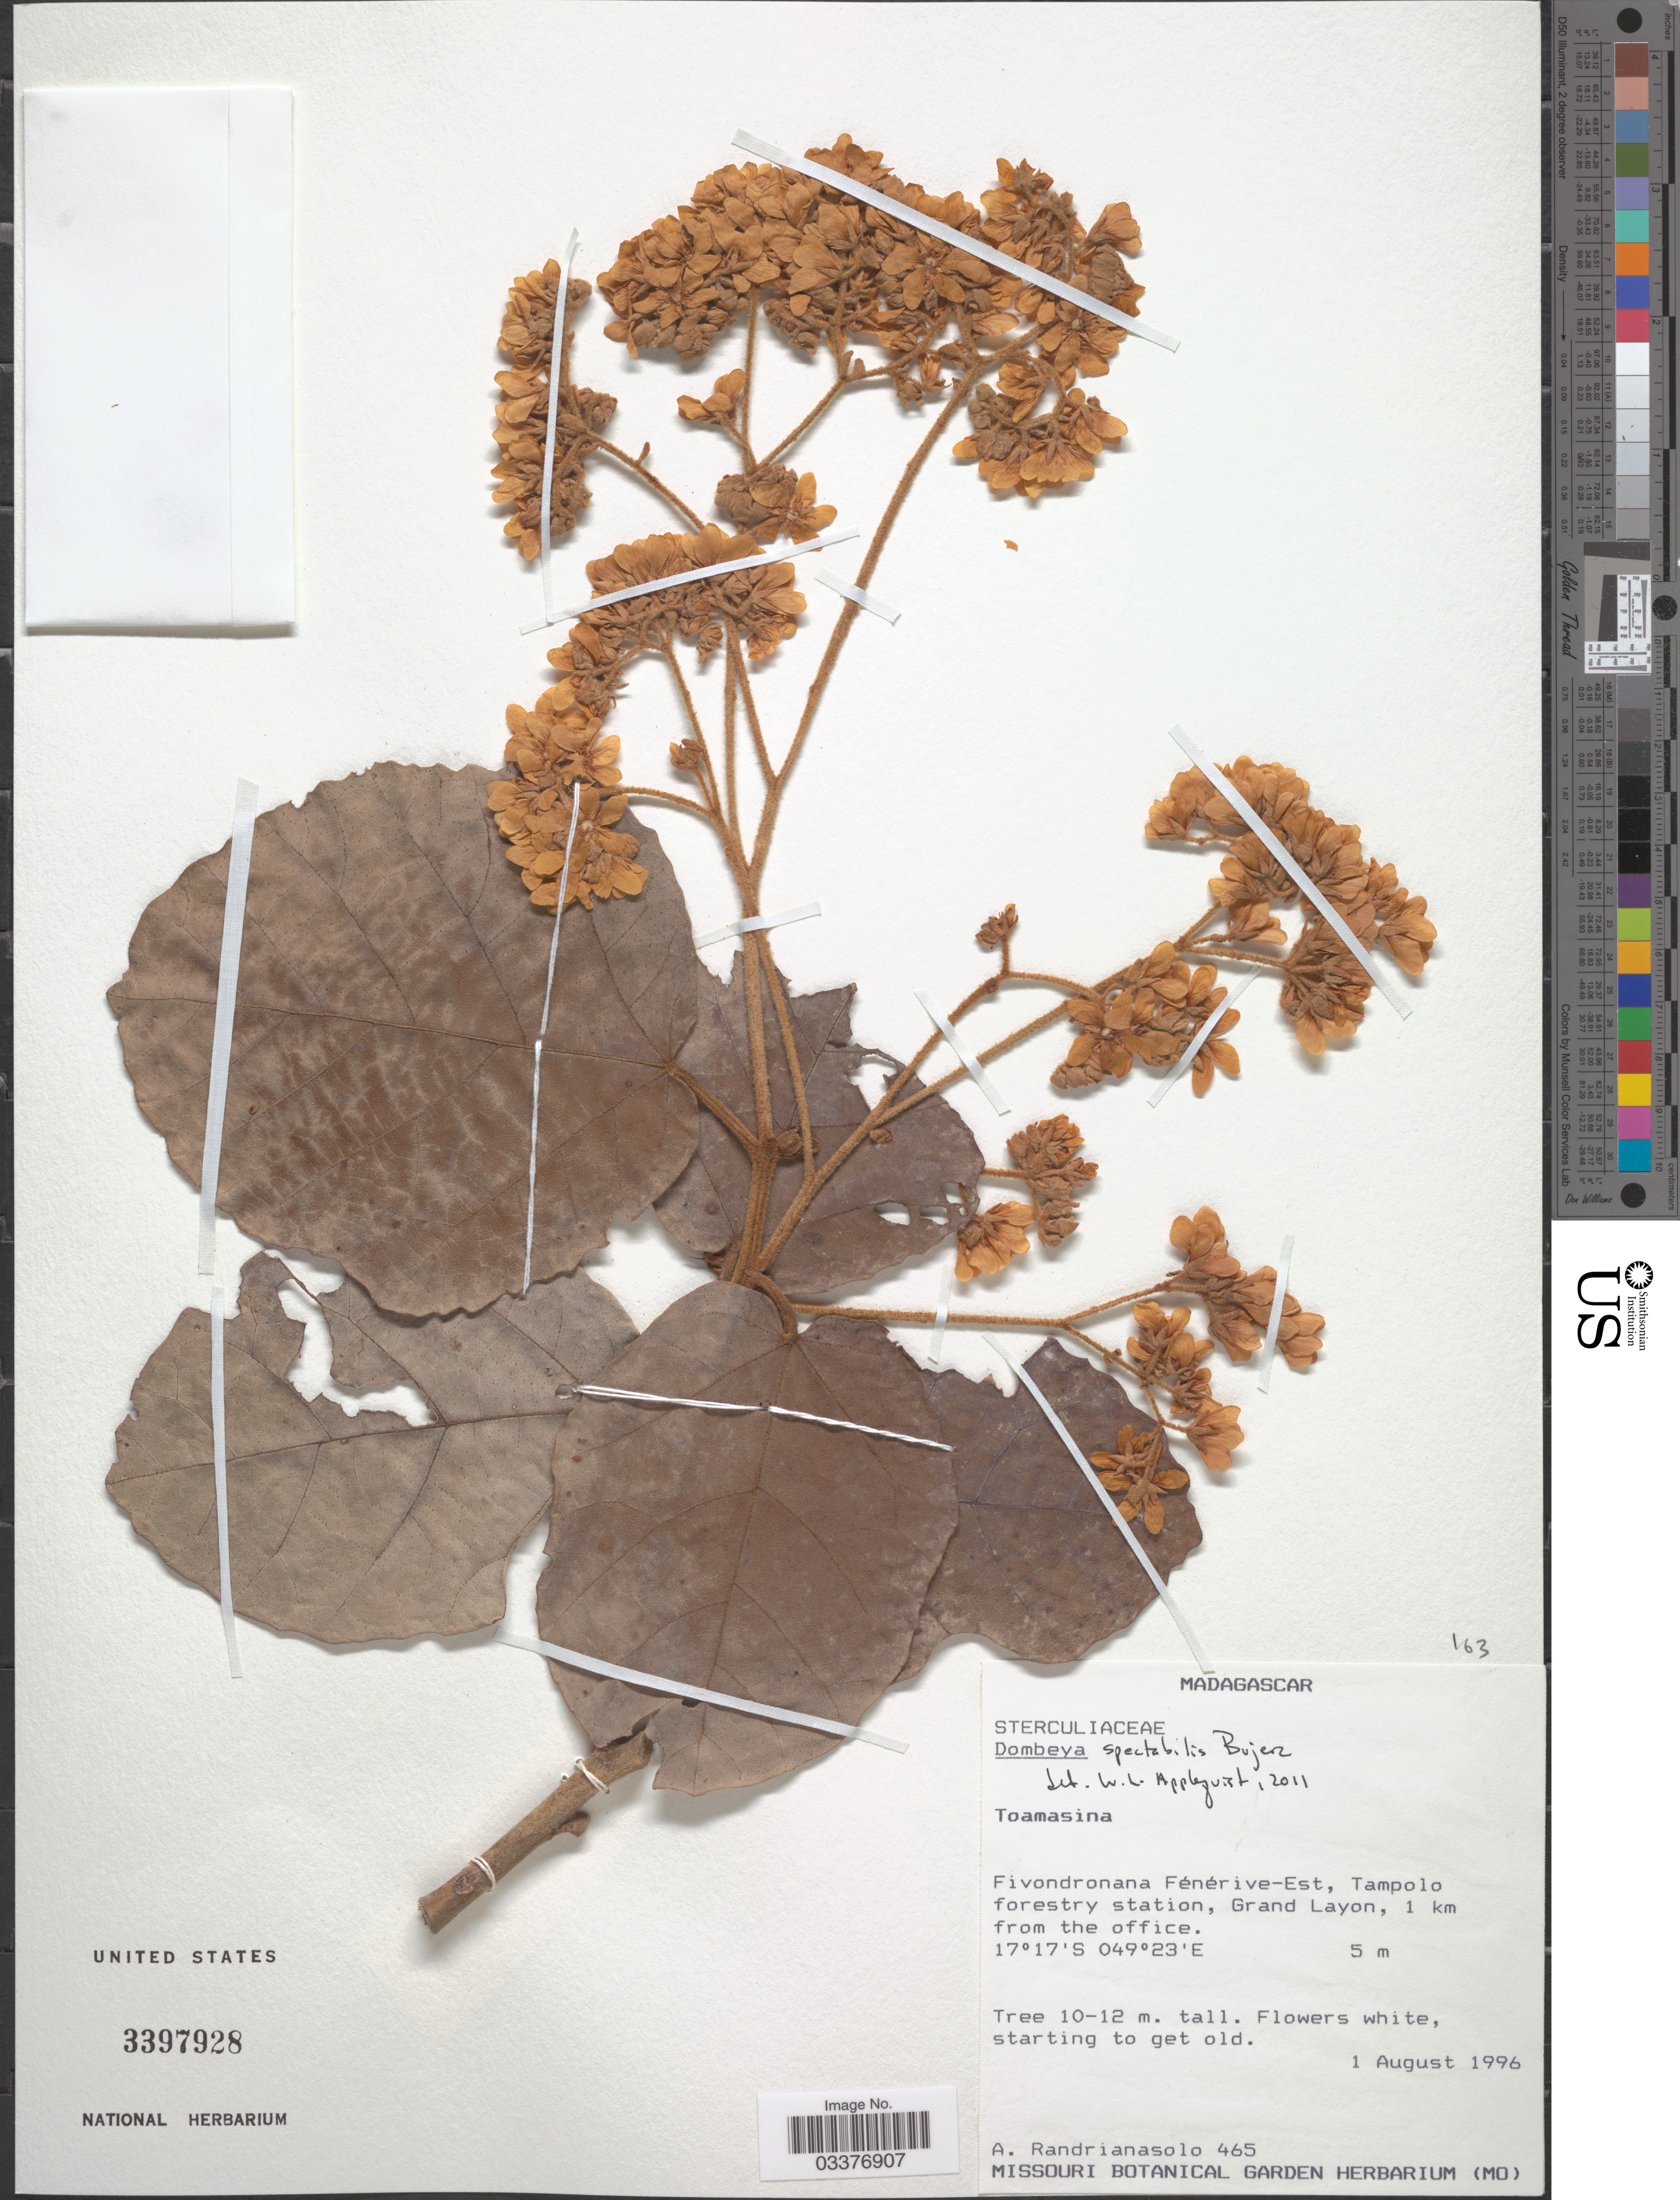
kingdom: Plantae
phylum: Tracheophyta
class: Magnoliopsida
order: Malvales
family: Malvaceae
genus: Dombeya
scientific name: Dombeya spectabilis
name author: Bojer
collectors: A. Randrianasolo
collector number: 465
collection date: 1996-08-01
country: Madagascar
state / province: Analanjirofo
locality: Fivondronana Fénérive-Est, Tampolo forestry station, Grand Layon, 1 km from the office.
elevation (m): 5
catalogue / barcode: US 3397928